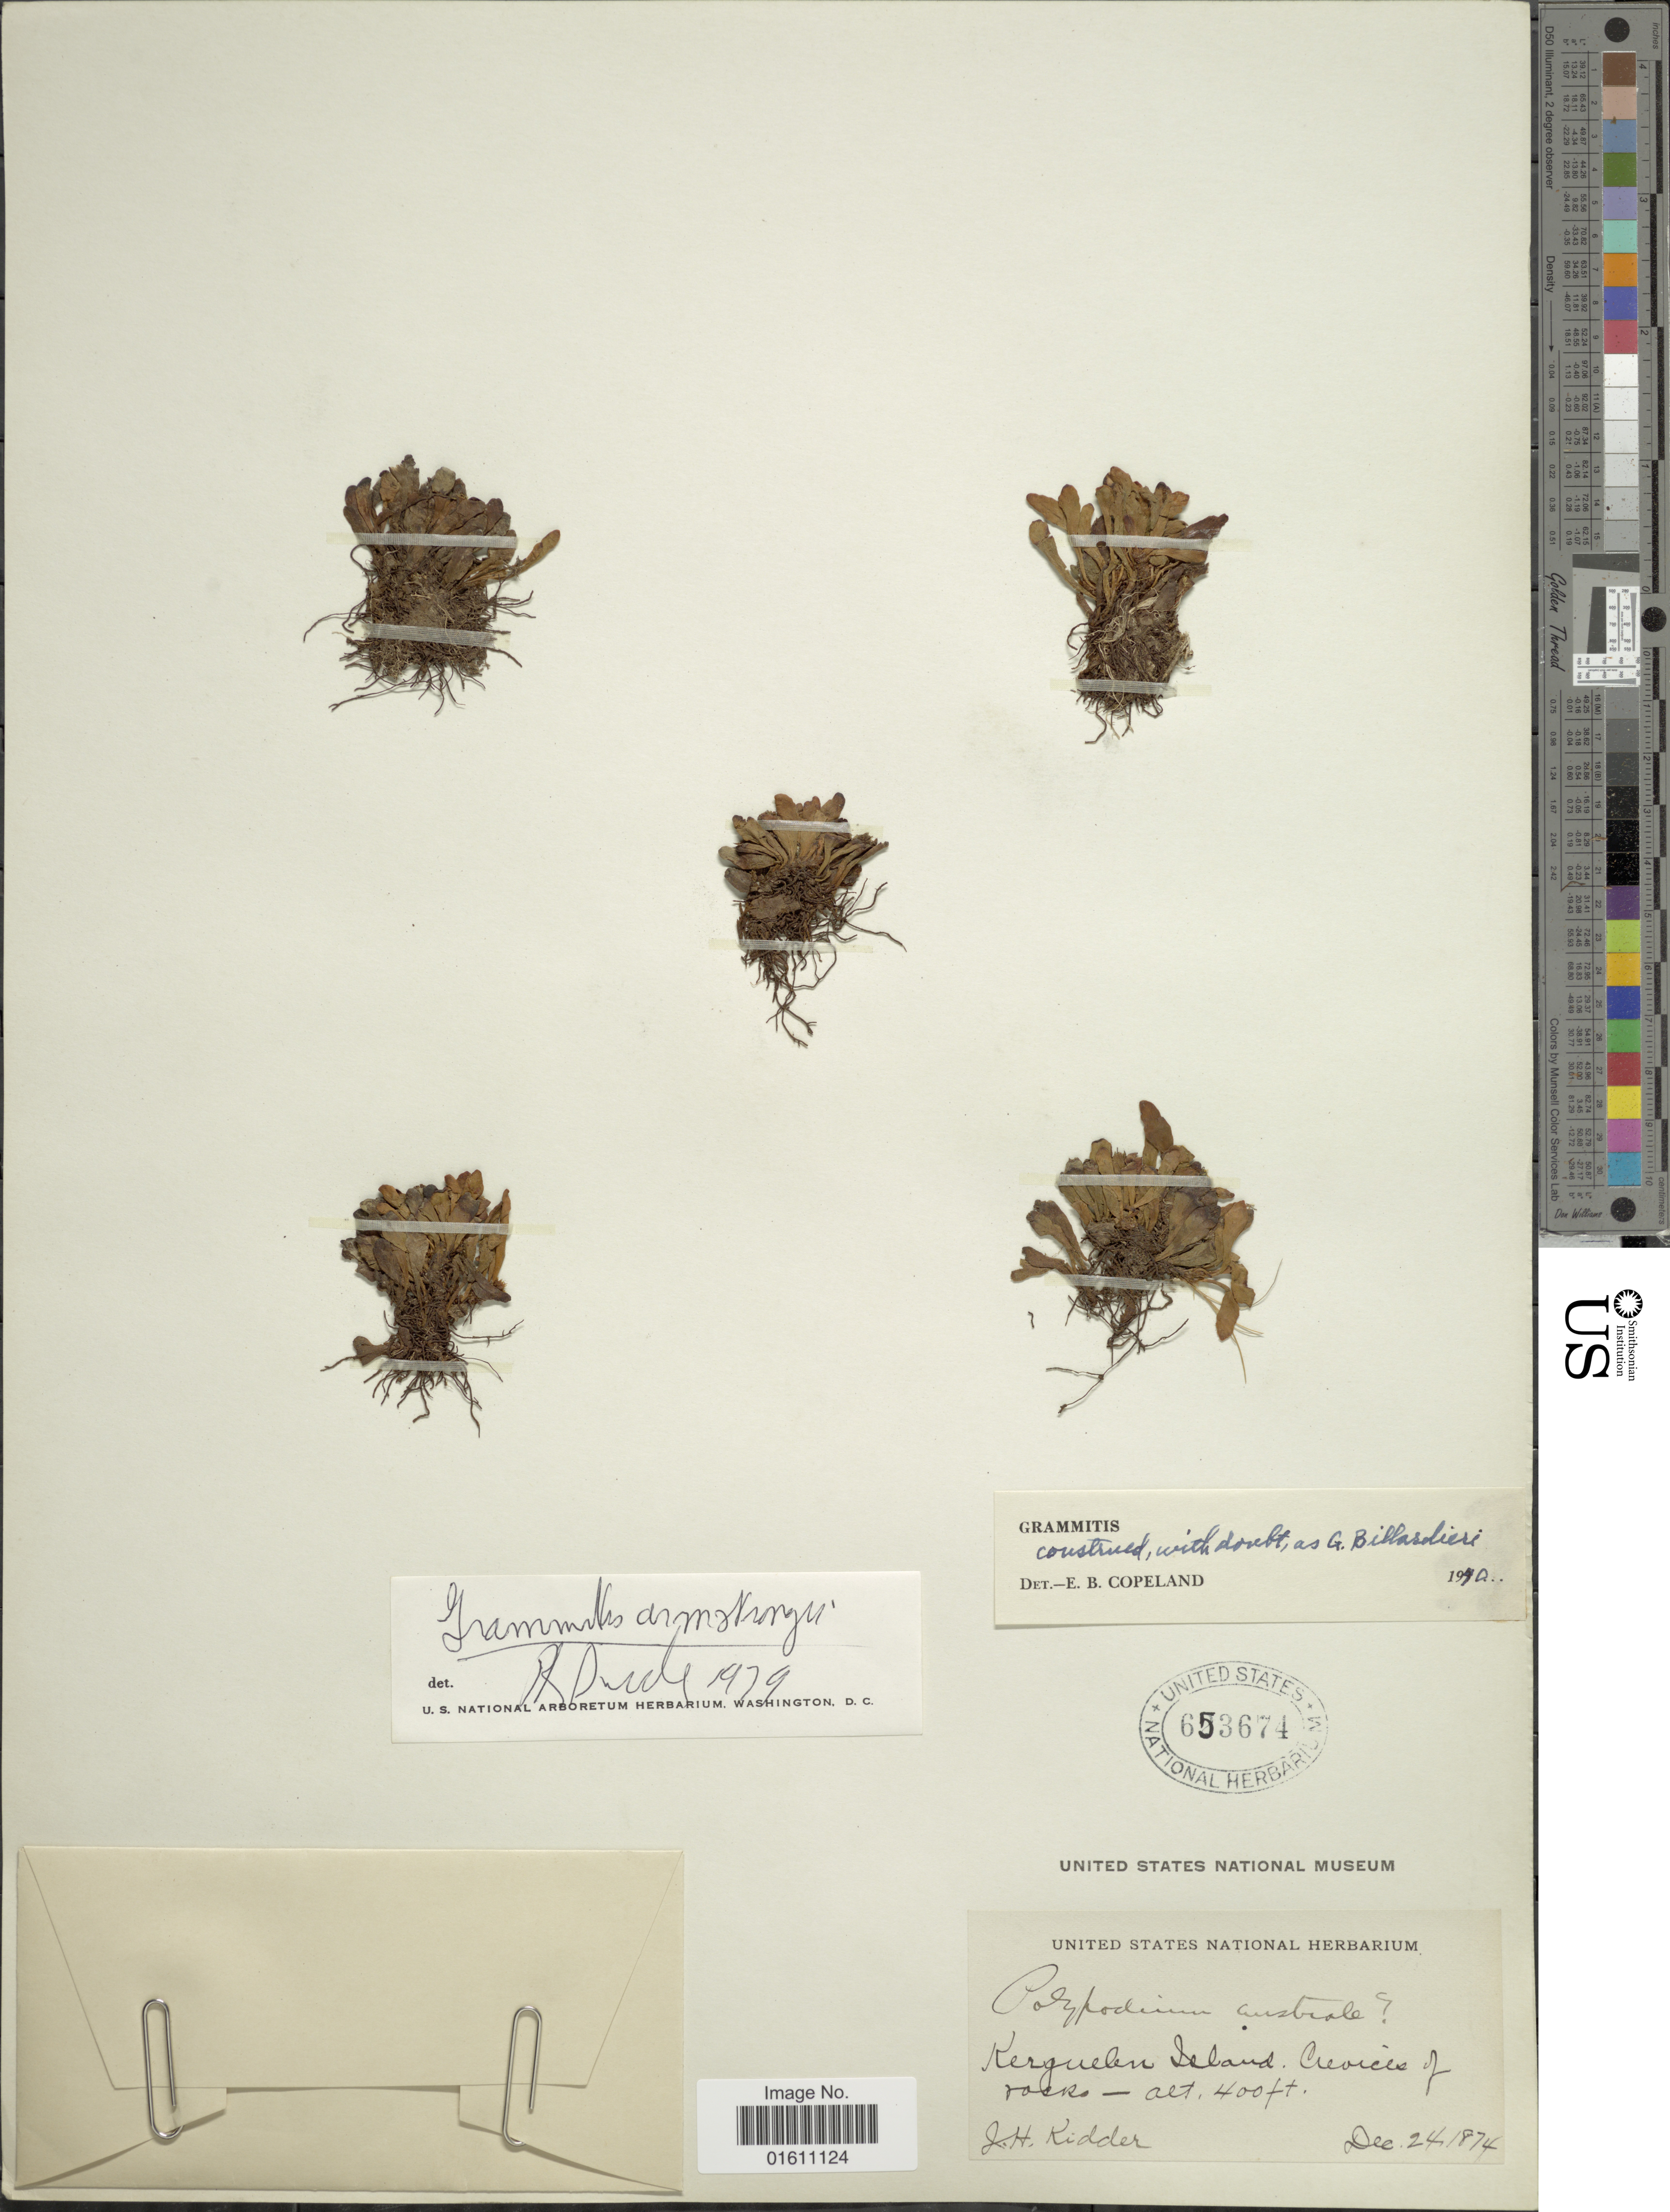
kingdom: Plantae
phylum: Tracheophyta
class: Polypodiopsida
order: Polypodiales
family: Polypodiaceae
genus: Notogrammitis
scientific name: Notogrammitis billardierei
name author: (Willd.) Parris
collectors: J. Ridder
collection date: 1874-12-24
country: French Southern Territories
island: Kerguelen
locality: Kerguelen Island.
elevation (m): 122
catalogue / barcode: US 653674